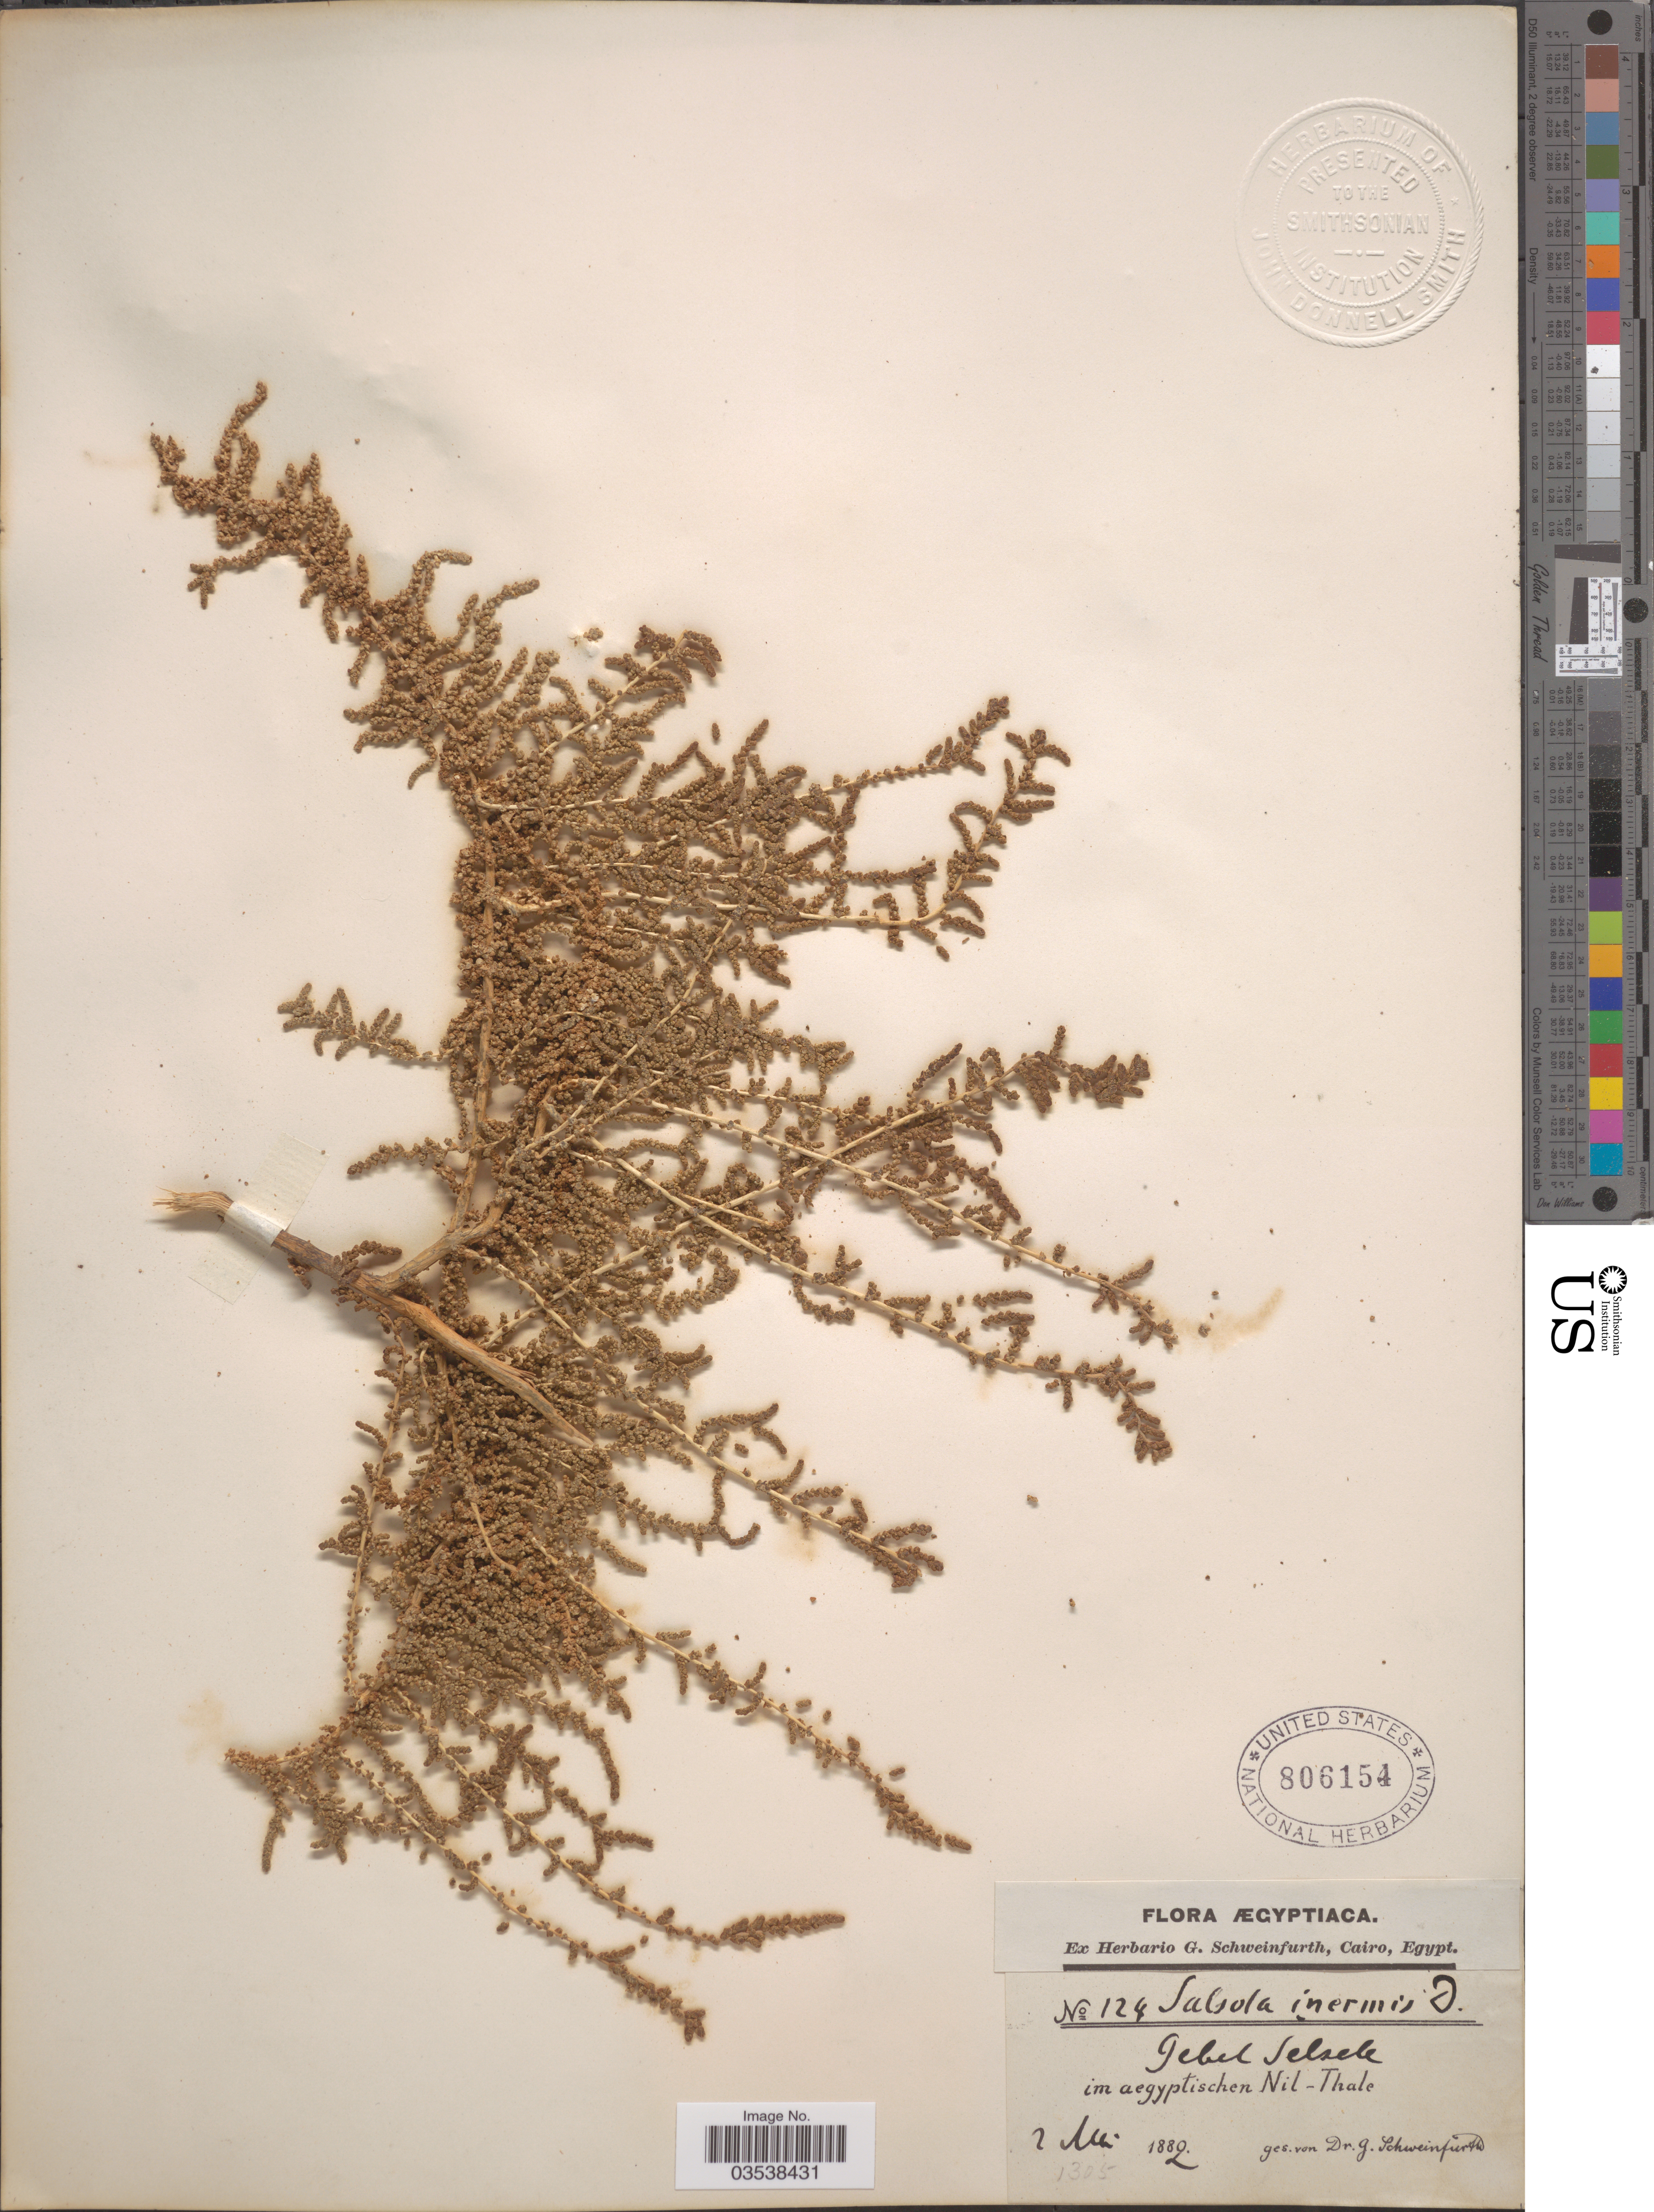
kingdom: Plantae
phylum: Tracheophyta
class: Magnoliopsida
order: Caryophyllales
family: Amaranthaceae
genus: Caroxylon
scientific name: Caroxylon imbricatum var. imbricatum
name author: (Forssk.) Moq.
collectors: G. A. Schweinfurth (herbarium)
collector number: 124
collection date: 1889-05-02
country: Egypt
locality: Ægyptiaca. Gebel Selsele. [unsure placement] im aegyptischen Nil-Thale.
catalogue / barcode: US 806154